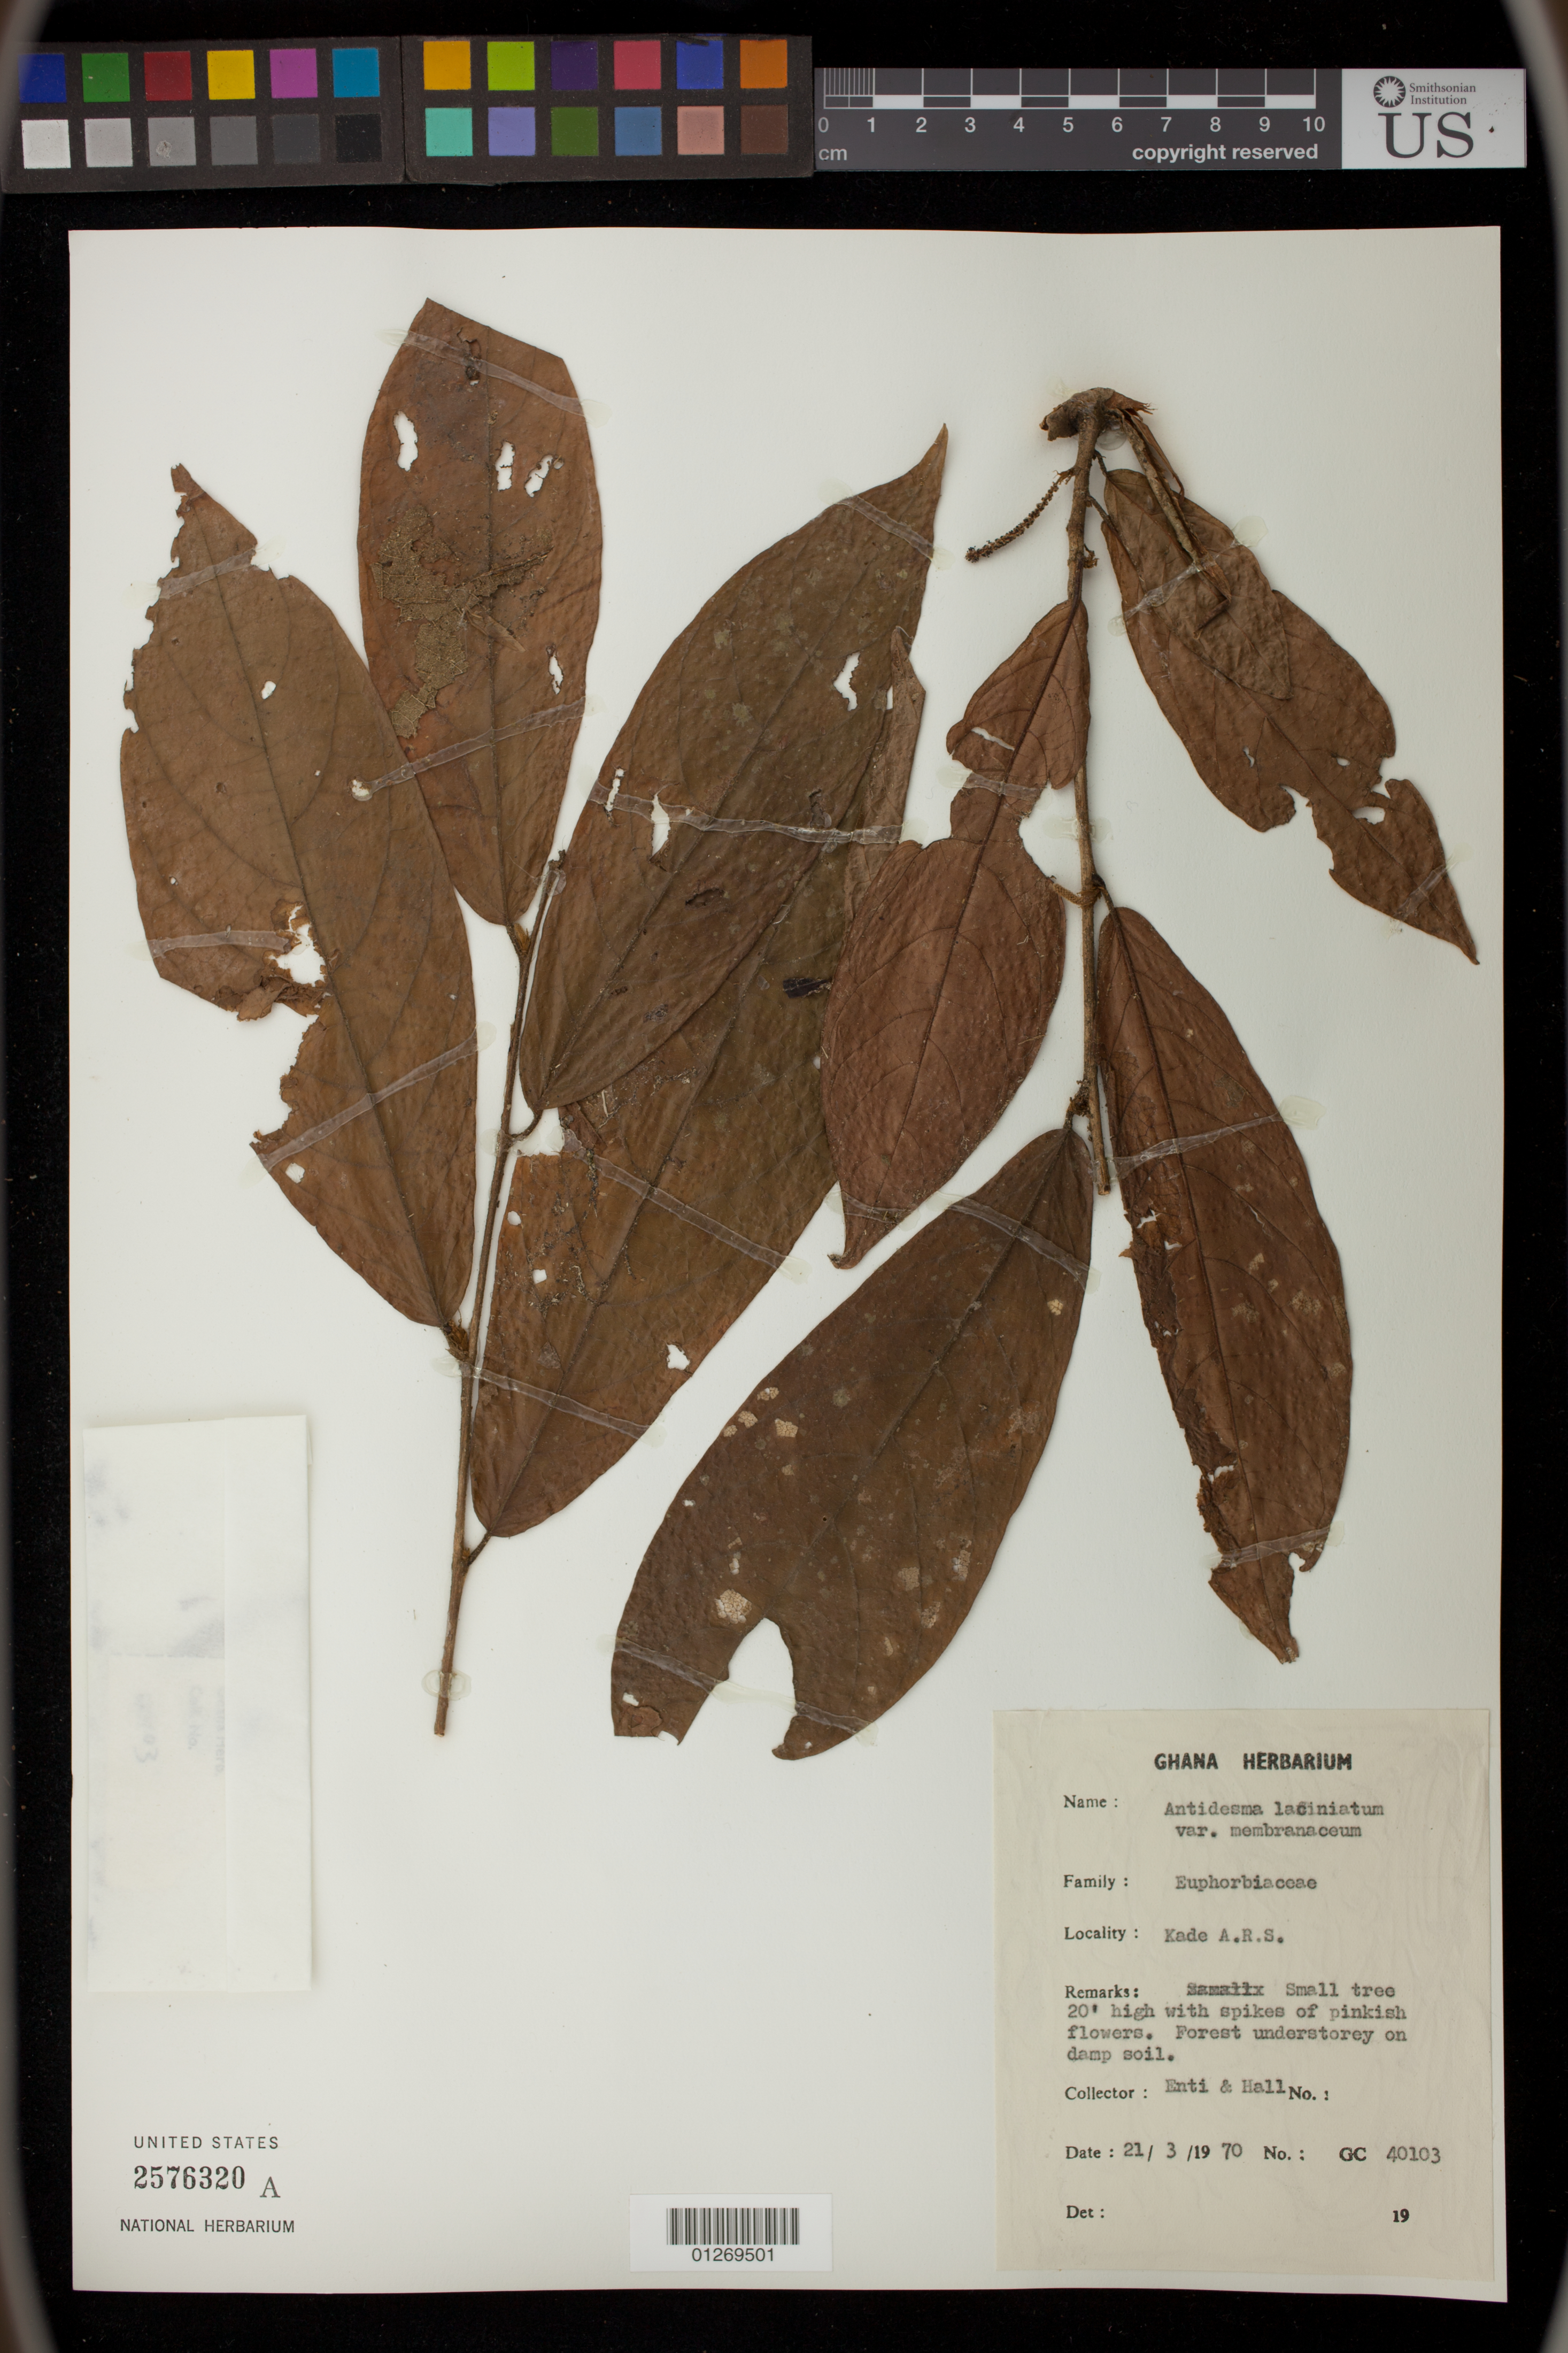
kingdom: Plantae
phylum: Tracheophyta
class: Magnoliopsida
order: Malpighiales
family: Phyllanthaceae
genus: Antidesma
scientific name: Antidesma laciniatum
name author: Müll. Arg.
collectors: -. Enti & -- Hall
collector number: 40103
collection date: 1970-03-21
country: Ghana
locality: Kade A. R. S.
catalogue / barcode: US 2576320